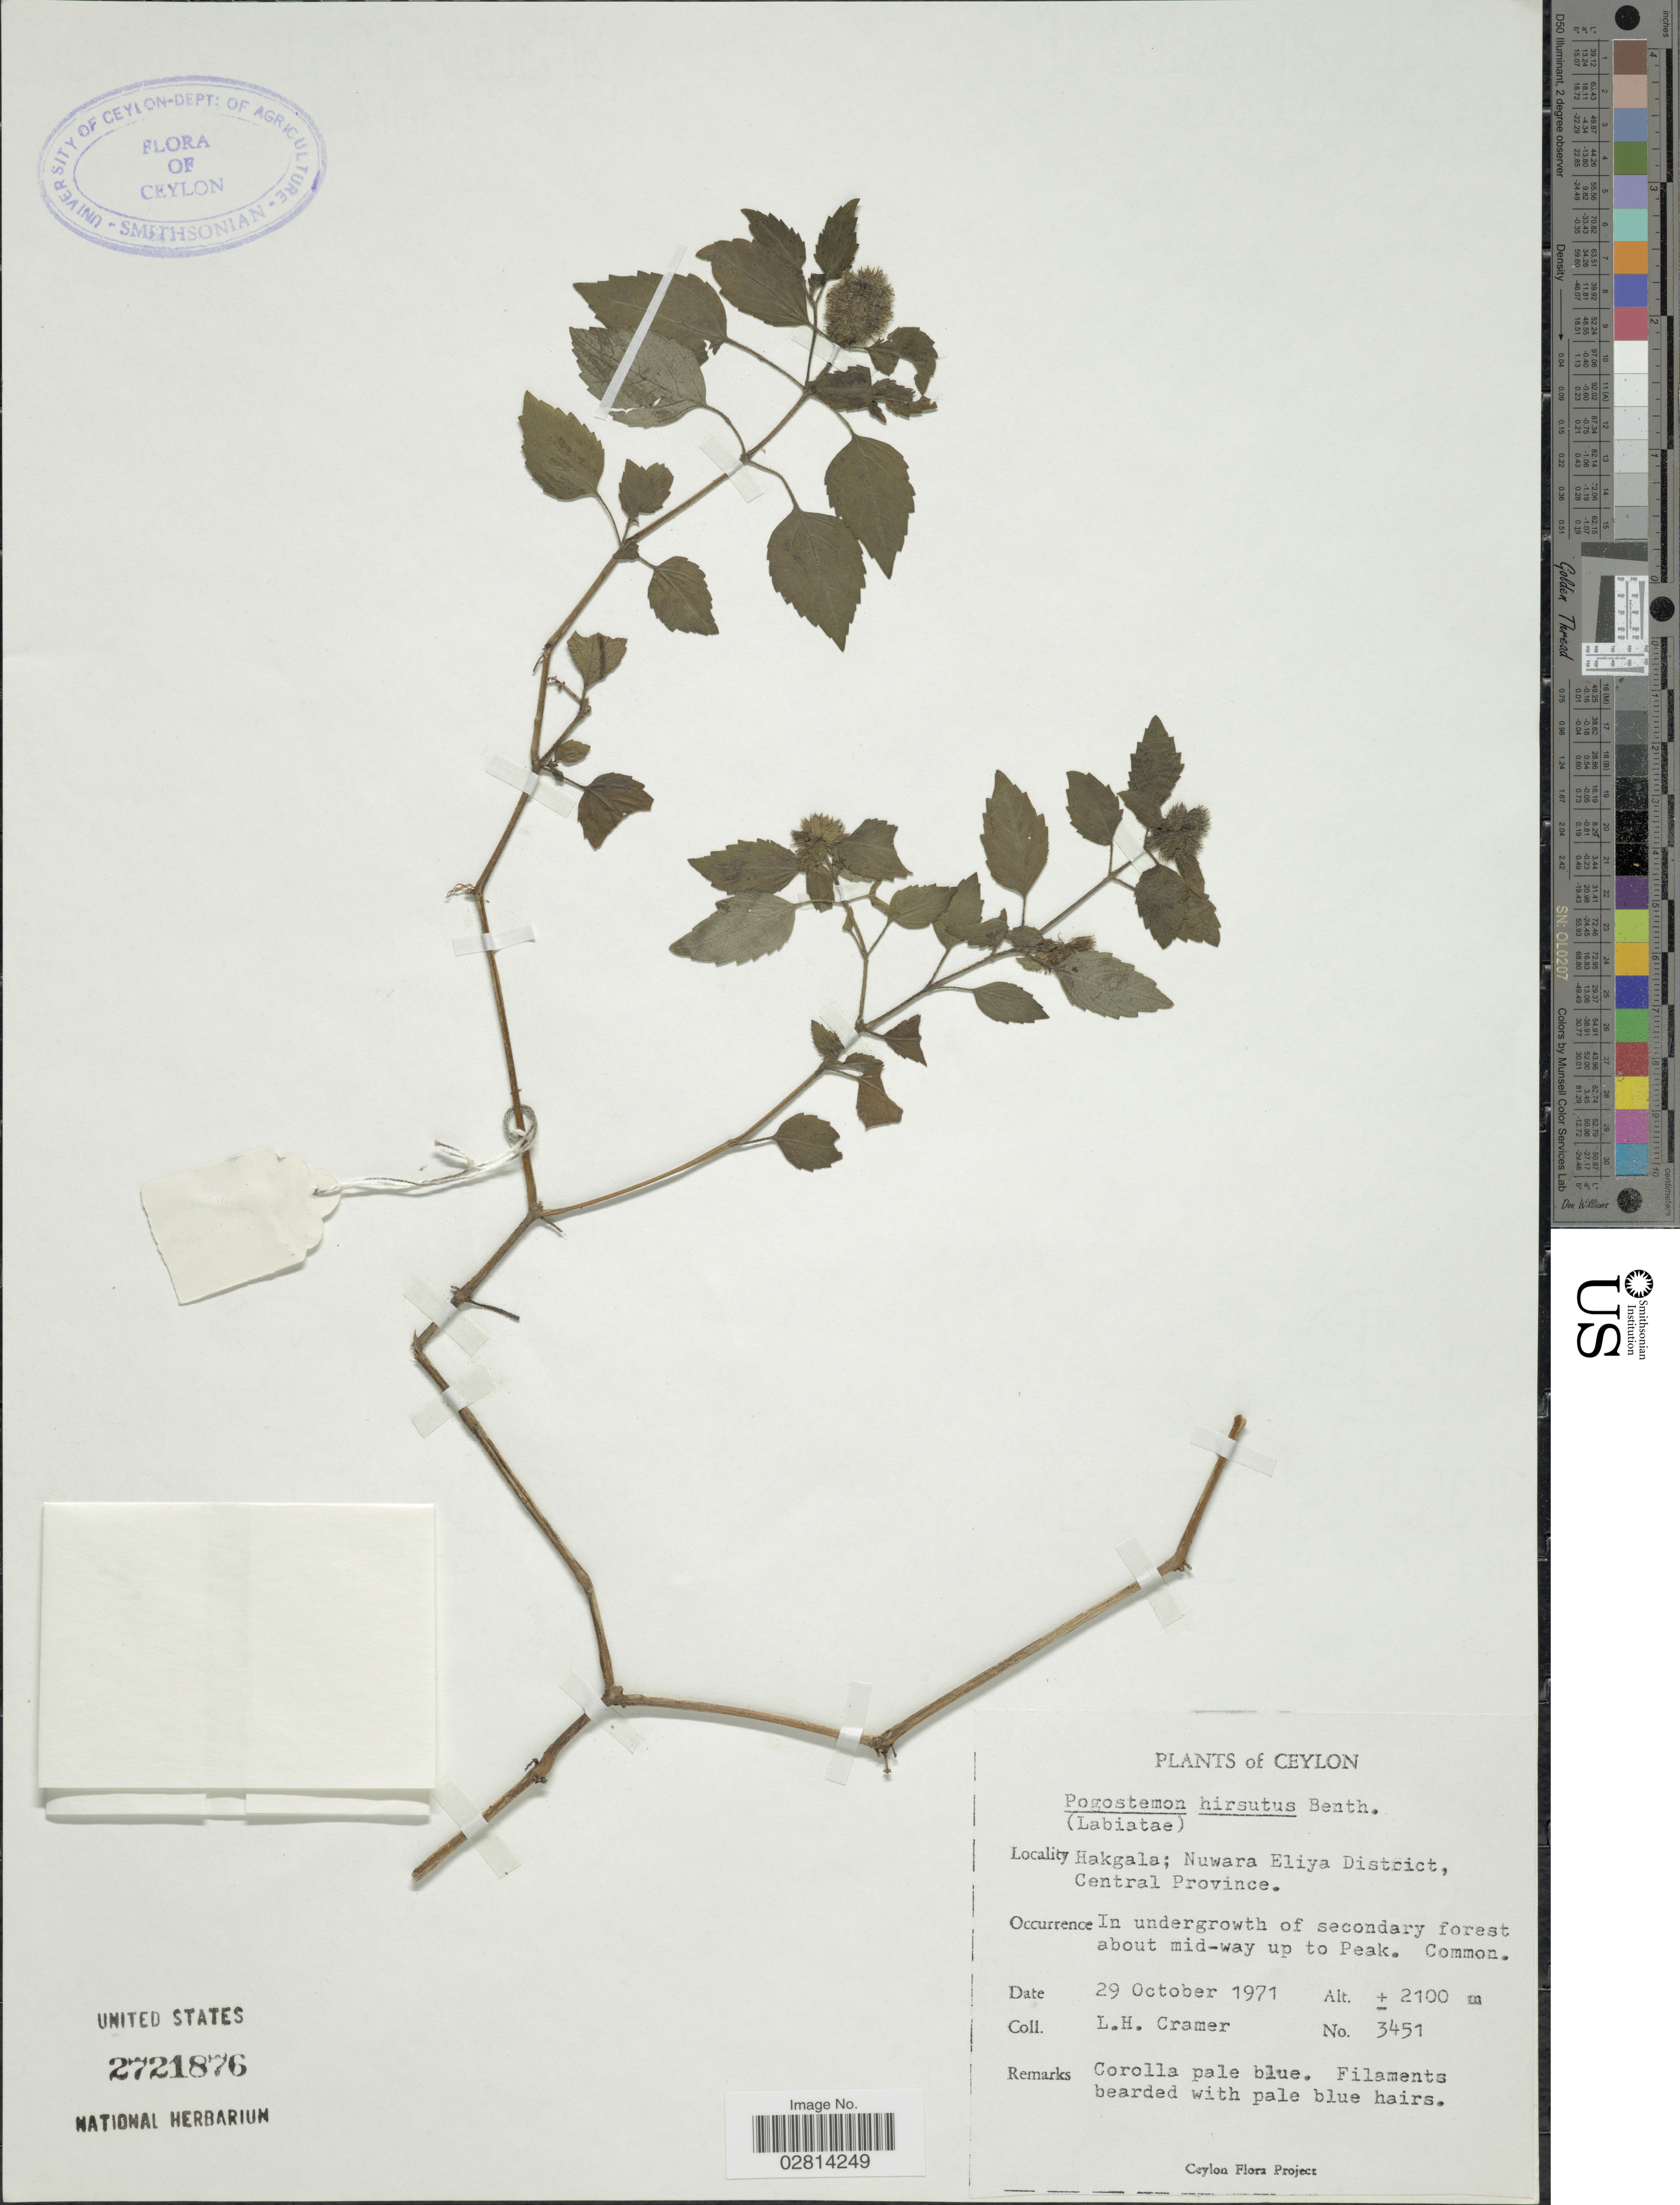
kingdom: Plantae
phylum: Tracheophyta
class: Magnoliopsida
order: Lamiales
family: Lamiaceae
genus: Pogostemon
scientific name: Pogostemon hirsutus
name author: Benth.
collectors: L. H. Cramer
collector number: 3451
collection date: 1971-10-29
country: Sri Lanka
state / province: Central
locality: Ceylon. Hakgala; Nuwara Eliya District.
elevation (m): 2100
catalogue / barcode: US 2721876